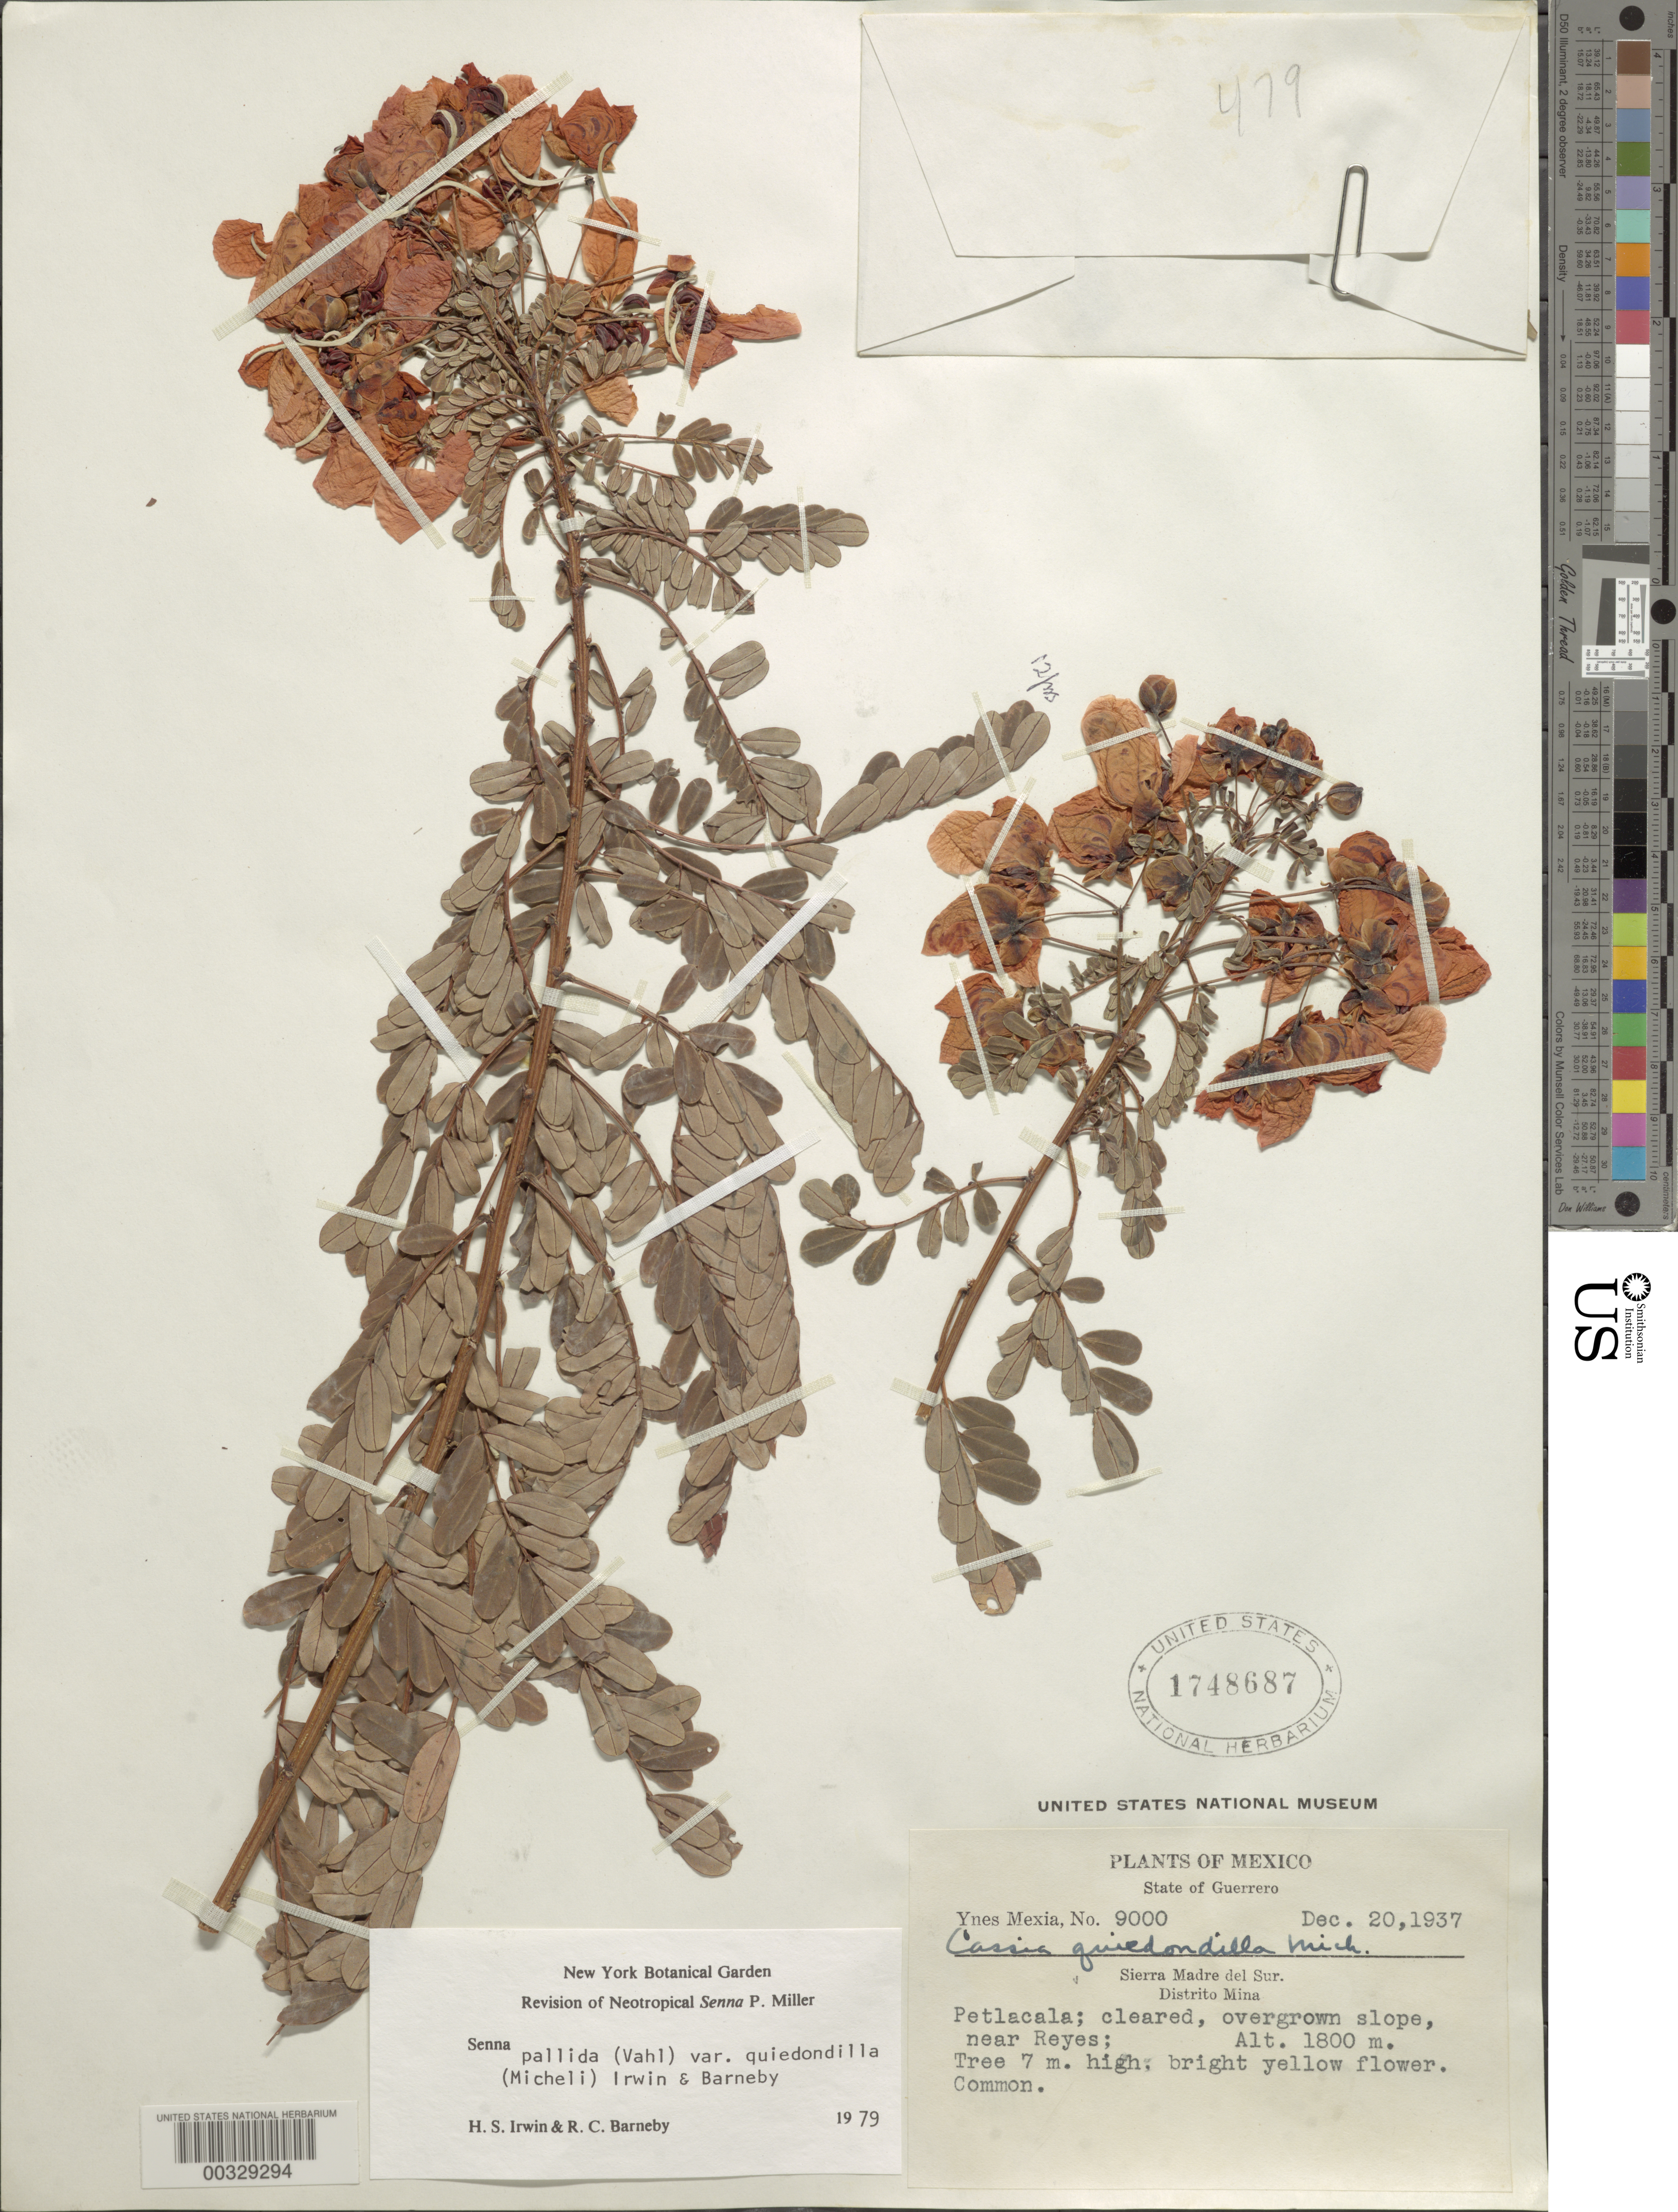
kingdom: Plantae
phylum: Tracheophyta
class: Magnoliopsida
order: Fabales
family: Fabaceae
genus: Senna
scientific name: Senna pallida var. quiedondilla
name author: (Micheli) H.S. Irwin & Barneby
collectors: Y. Mexia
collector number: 9000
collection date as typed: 20 Dec 1937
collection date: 1937-12-20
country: Mexico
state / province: Guerrero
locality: Petlacala, near Reyes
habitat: Cleared, overgrown slope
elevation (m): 1800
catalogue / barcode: US 1748687